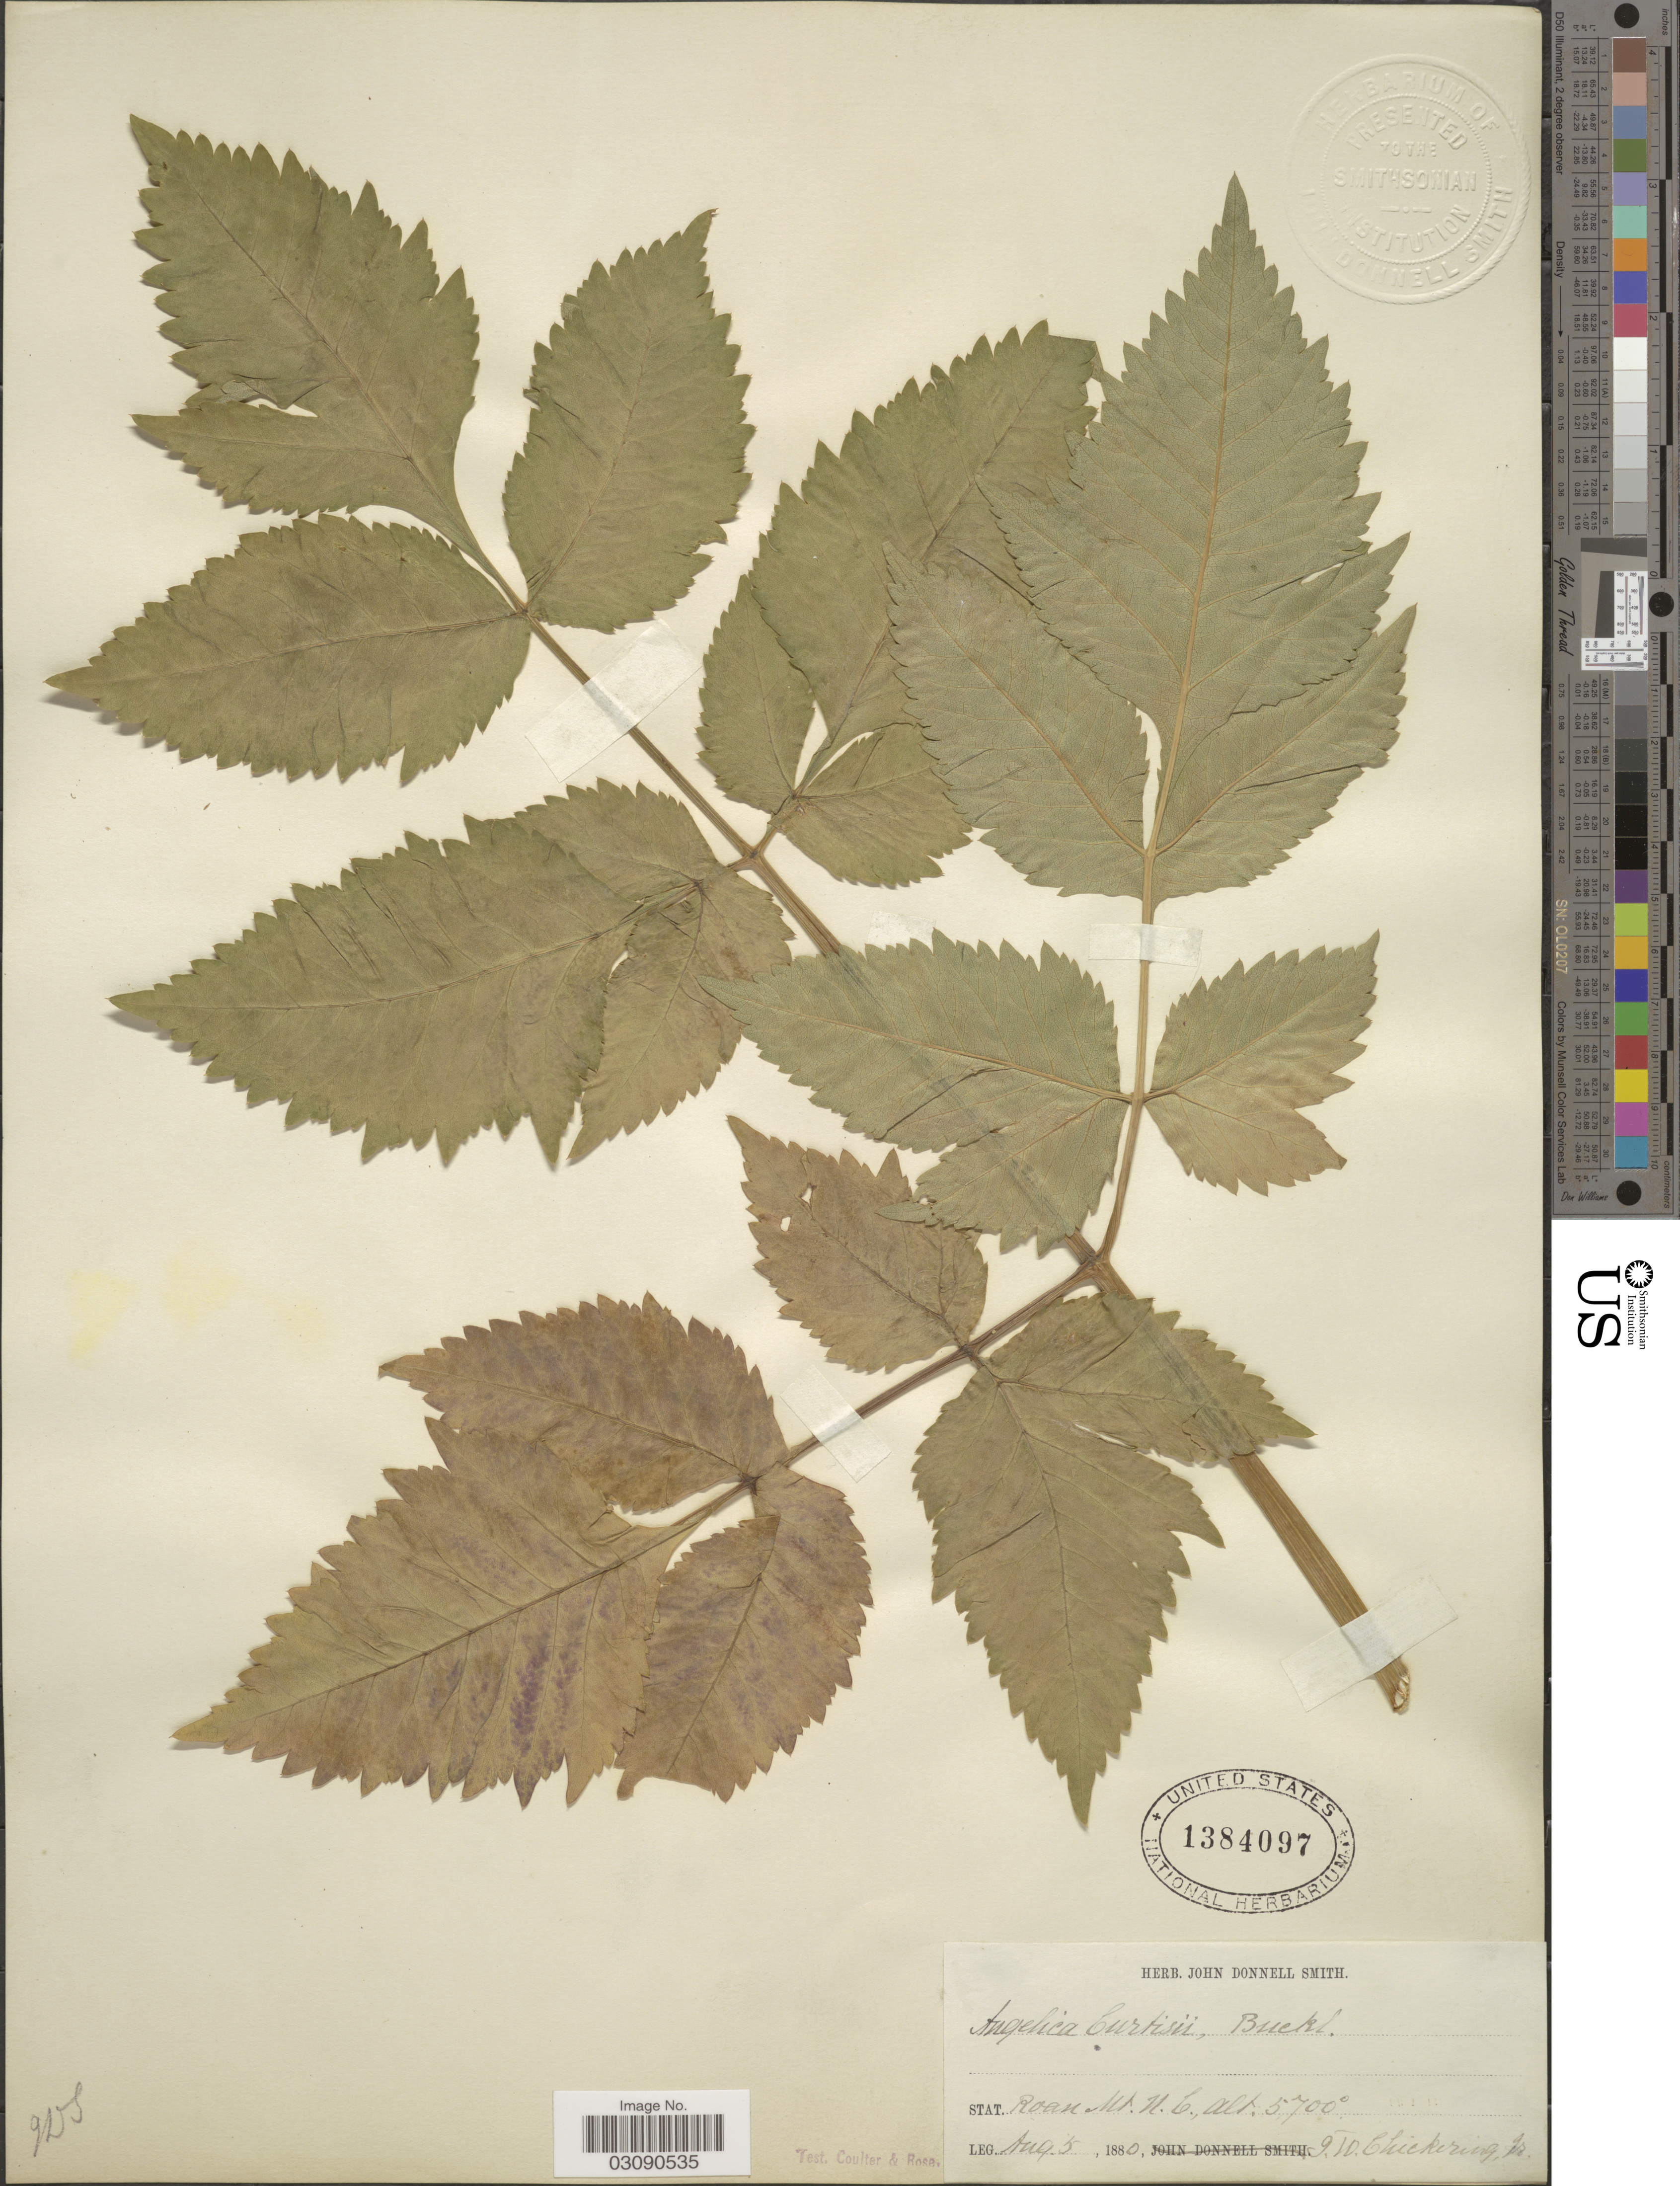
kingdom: Plantae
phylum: Tracheophyta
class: Magnoliopsida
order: Apiales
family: Apiaceae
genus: Angelica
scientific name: Angelica triquinata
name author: Michx.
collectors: J. W. Chickering Jr.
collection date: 1880-08-05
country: United States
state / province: North Carolina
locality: Stat. Roan Mt.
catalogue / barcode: US 1384097